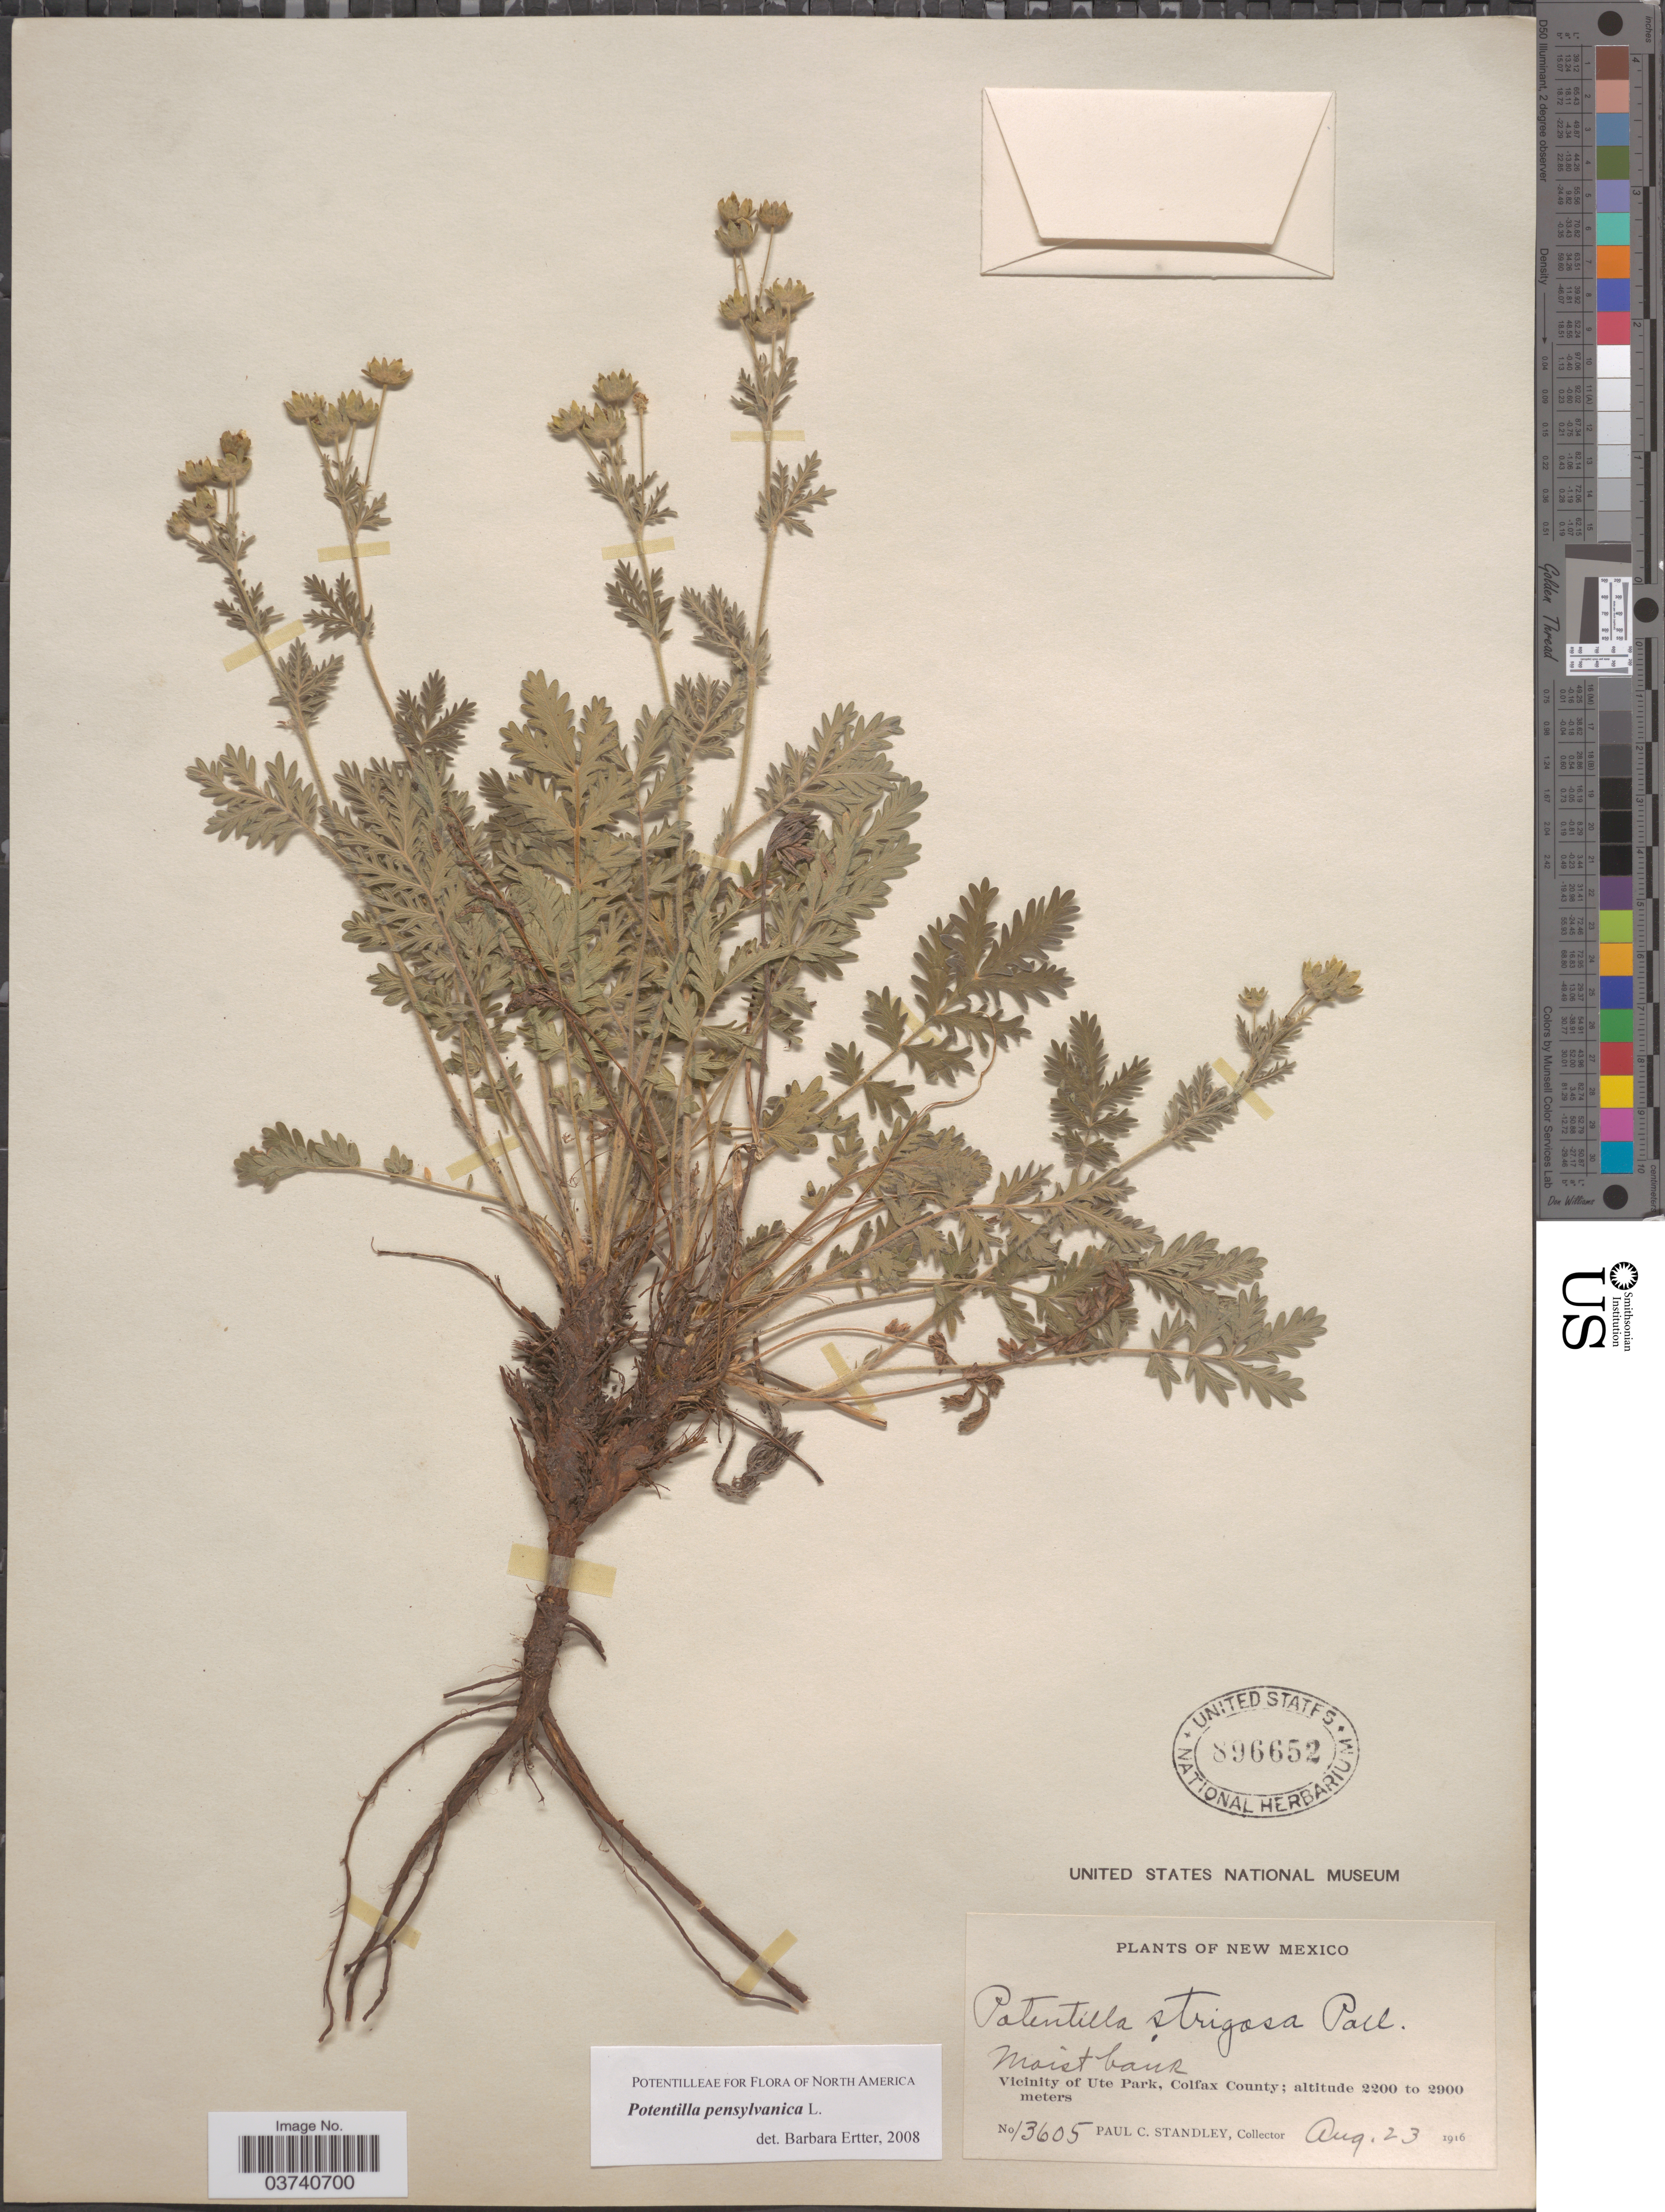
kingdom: Plantae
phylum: Tracheophyta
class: Magnoliopsida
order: Rosales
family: Rosaceae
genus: Potentilla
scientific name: Potentilla pensylvanica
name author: L.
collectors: P. C. Standley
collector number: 13605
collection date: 1916-08-23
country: United States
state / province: New Mexico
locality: Vicinity of Ute Park, Colfax County.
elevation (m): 2200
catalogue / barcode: US 896652